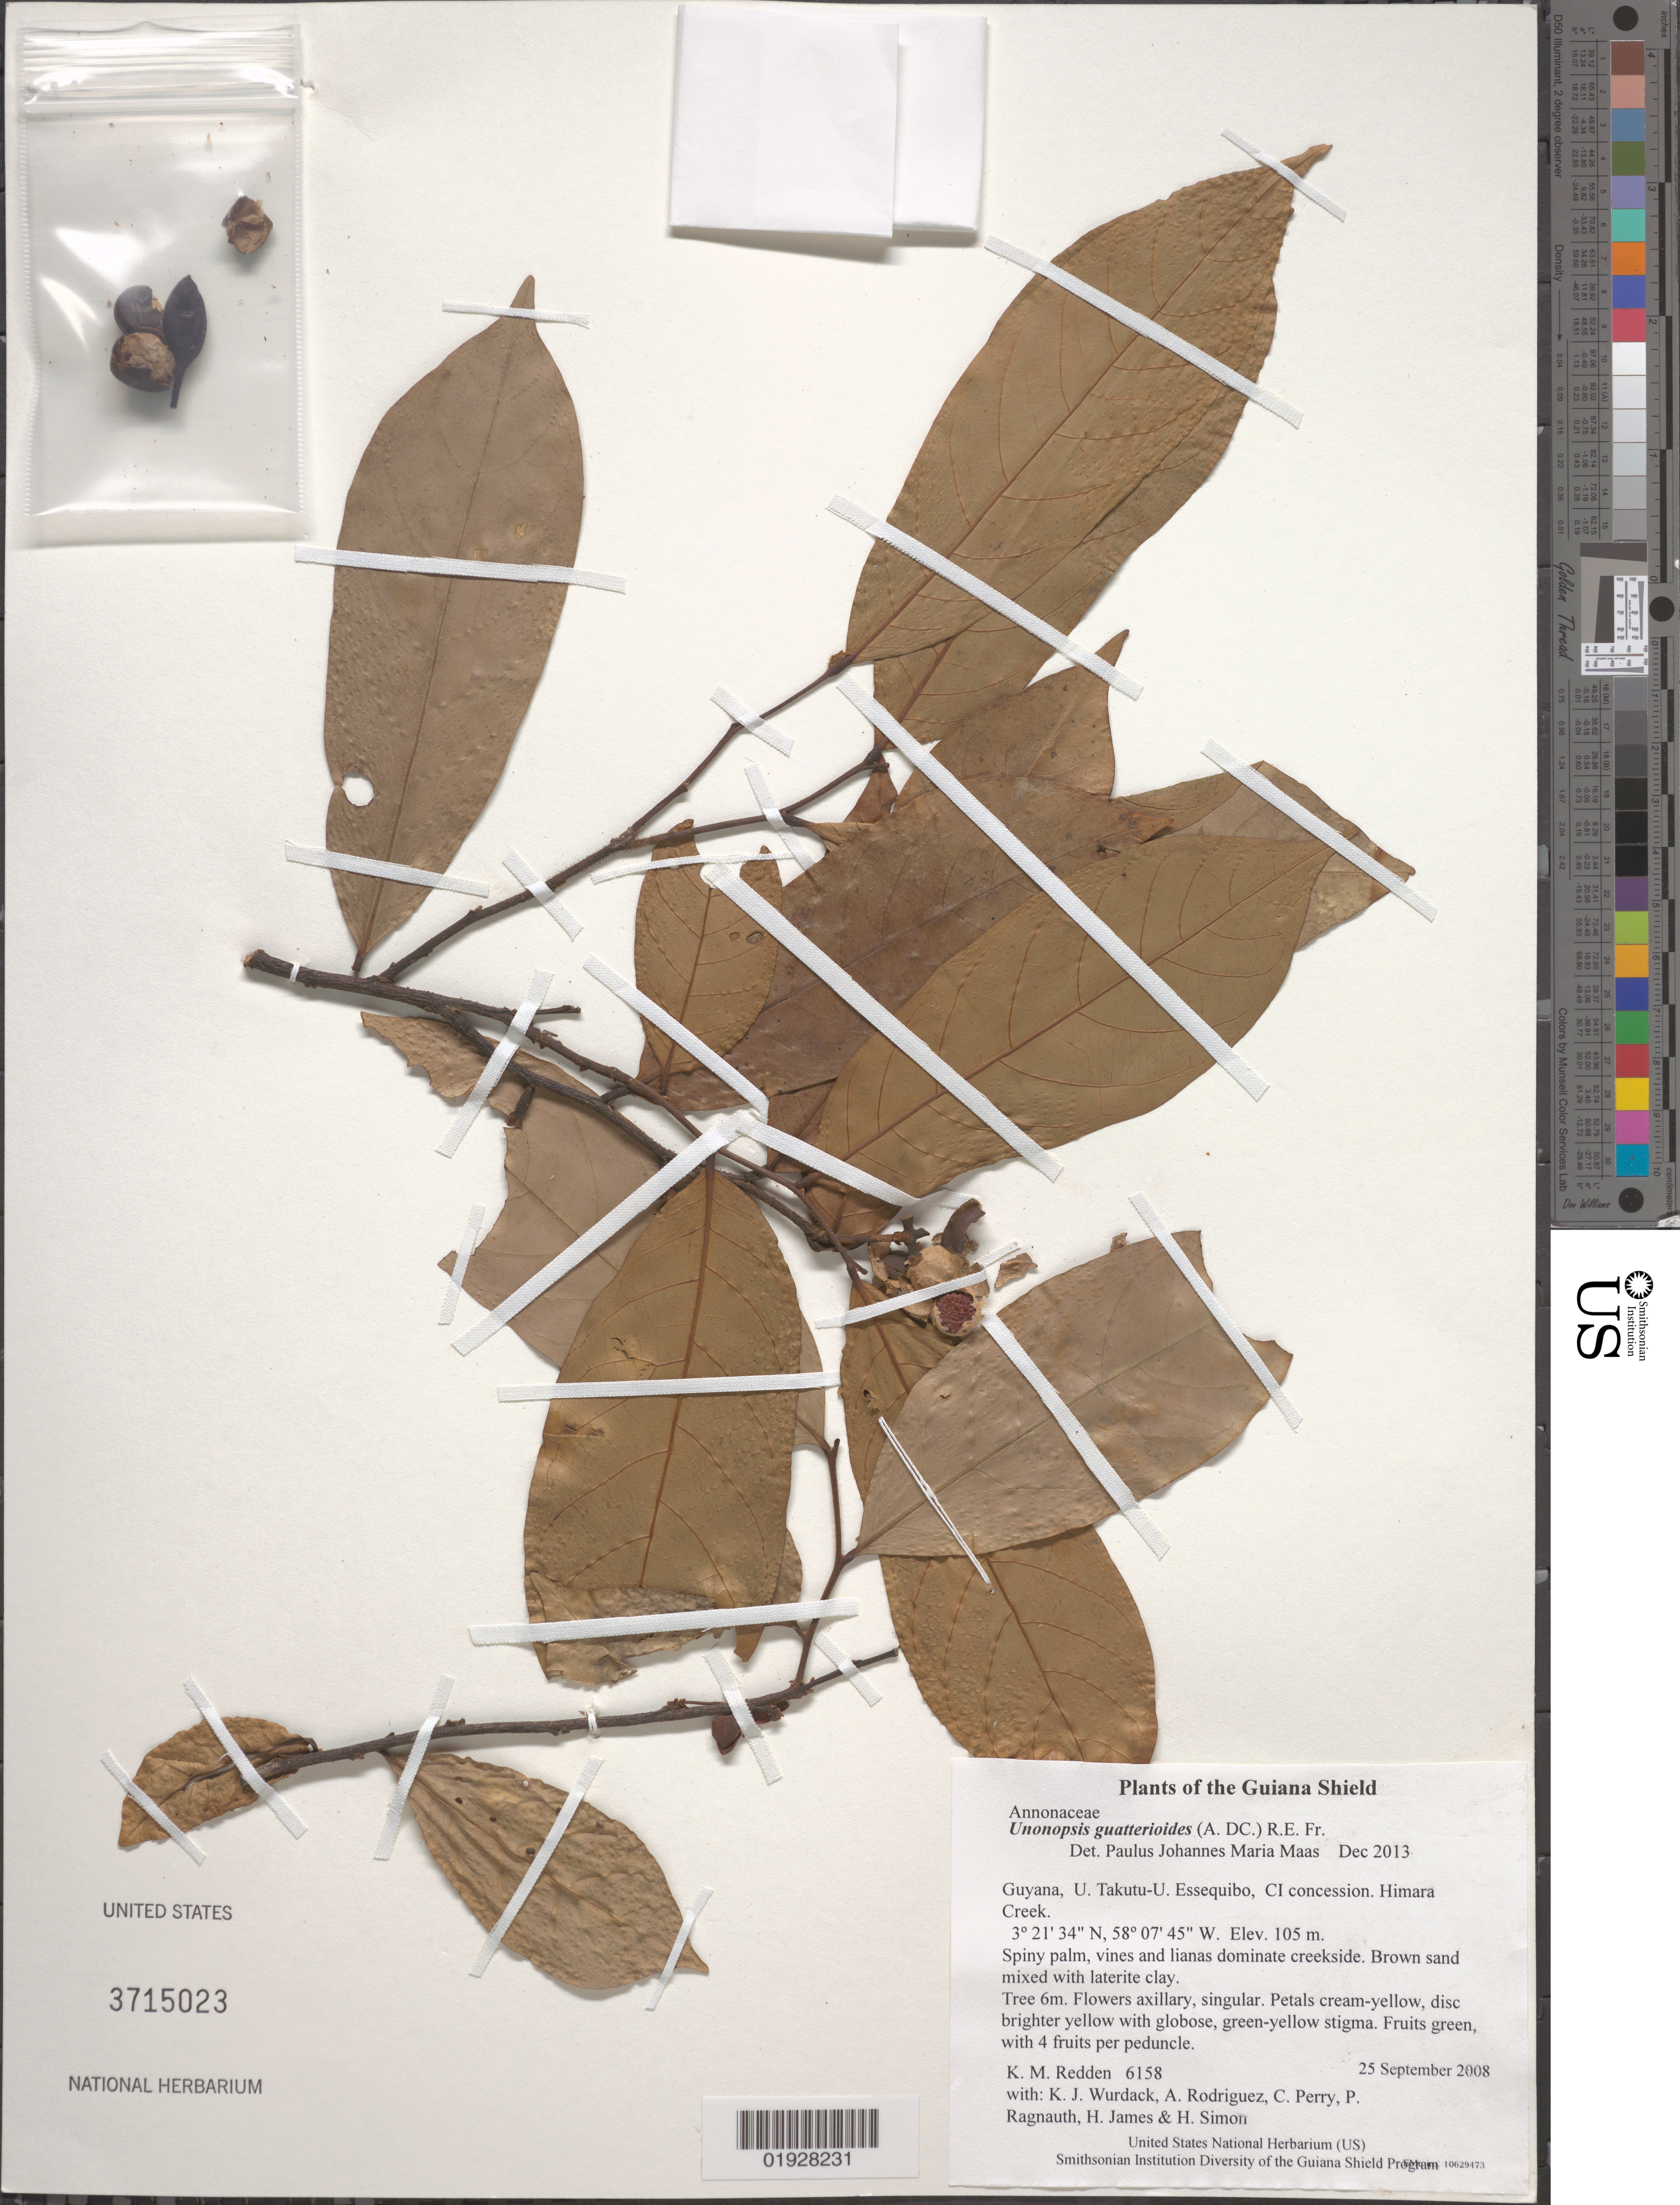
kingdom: Plantae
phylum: Tracheophyta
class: Magnoliopsida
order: Magnoliales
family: Annonaceae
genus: Unonopsis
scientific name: Unonopsis guatterioides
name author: (A. DC.) R.E. Fr.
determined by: Maas, Paul J. M.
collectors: K. M. Redden, K. Wurdack, A. Rodriguez, C. Perry, P. Ragnauth, H. James & H. Simon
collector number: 6158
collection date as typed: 25 September 2008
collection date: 2008-09-25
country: Guyana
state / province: U. Takutu-U. Essequibo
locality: CI concession. Himara Creek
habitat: Spiny palm, vines and lianas dominate creekside. Brown sand mixed with laterite clay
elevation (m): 105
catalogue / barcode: US 3715023